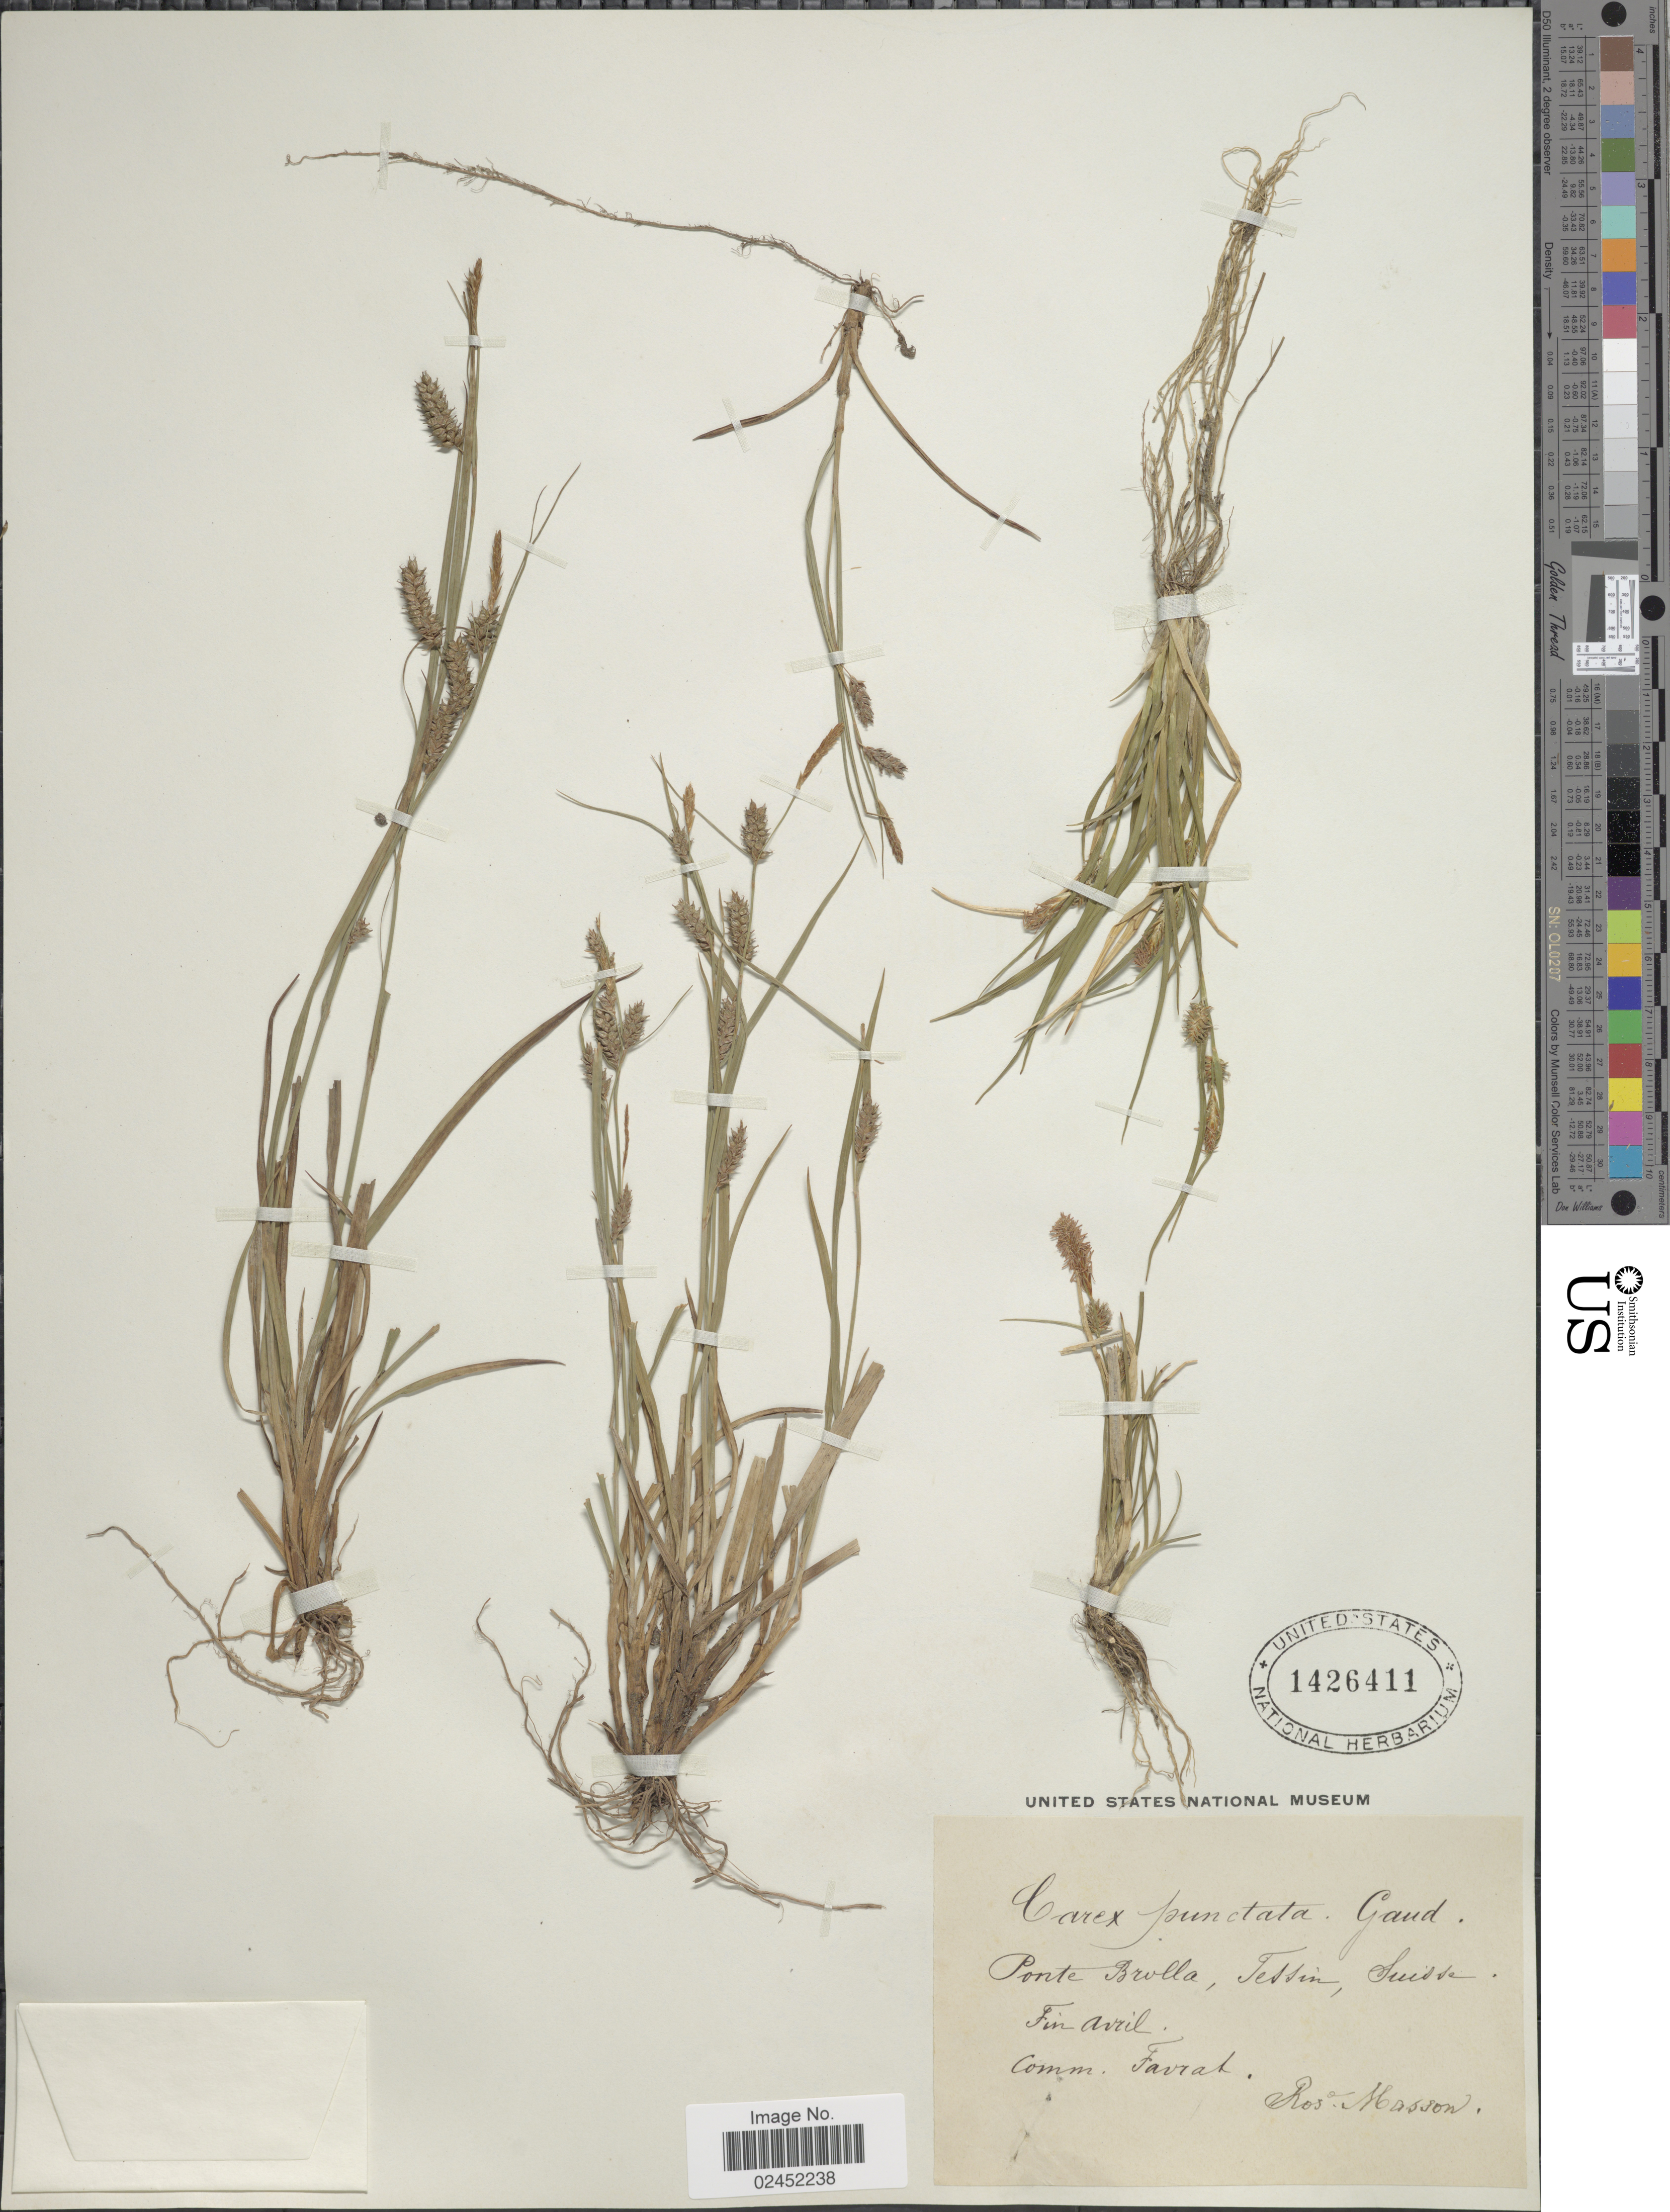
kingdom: Plantae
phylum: Tracheophyta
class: Liliopsida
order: Poales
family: Cyperaceae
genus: Carex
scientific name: Carex punctata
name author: Gaudin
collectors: R. Masson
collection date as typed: Fin Avril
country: Switzerland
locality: Ponte Brulla, Tessin, Suisse.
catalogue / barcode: US 1426411